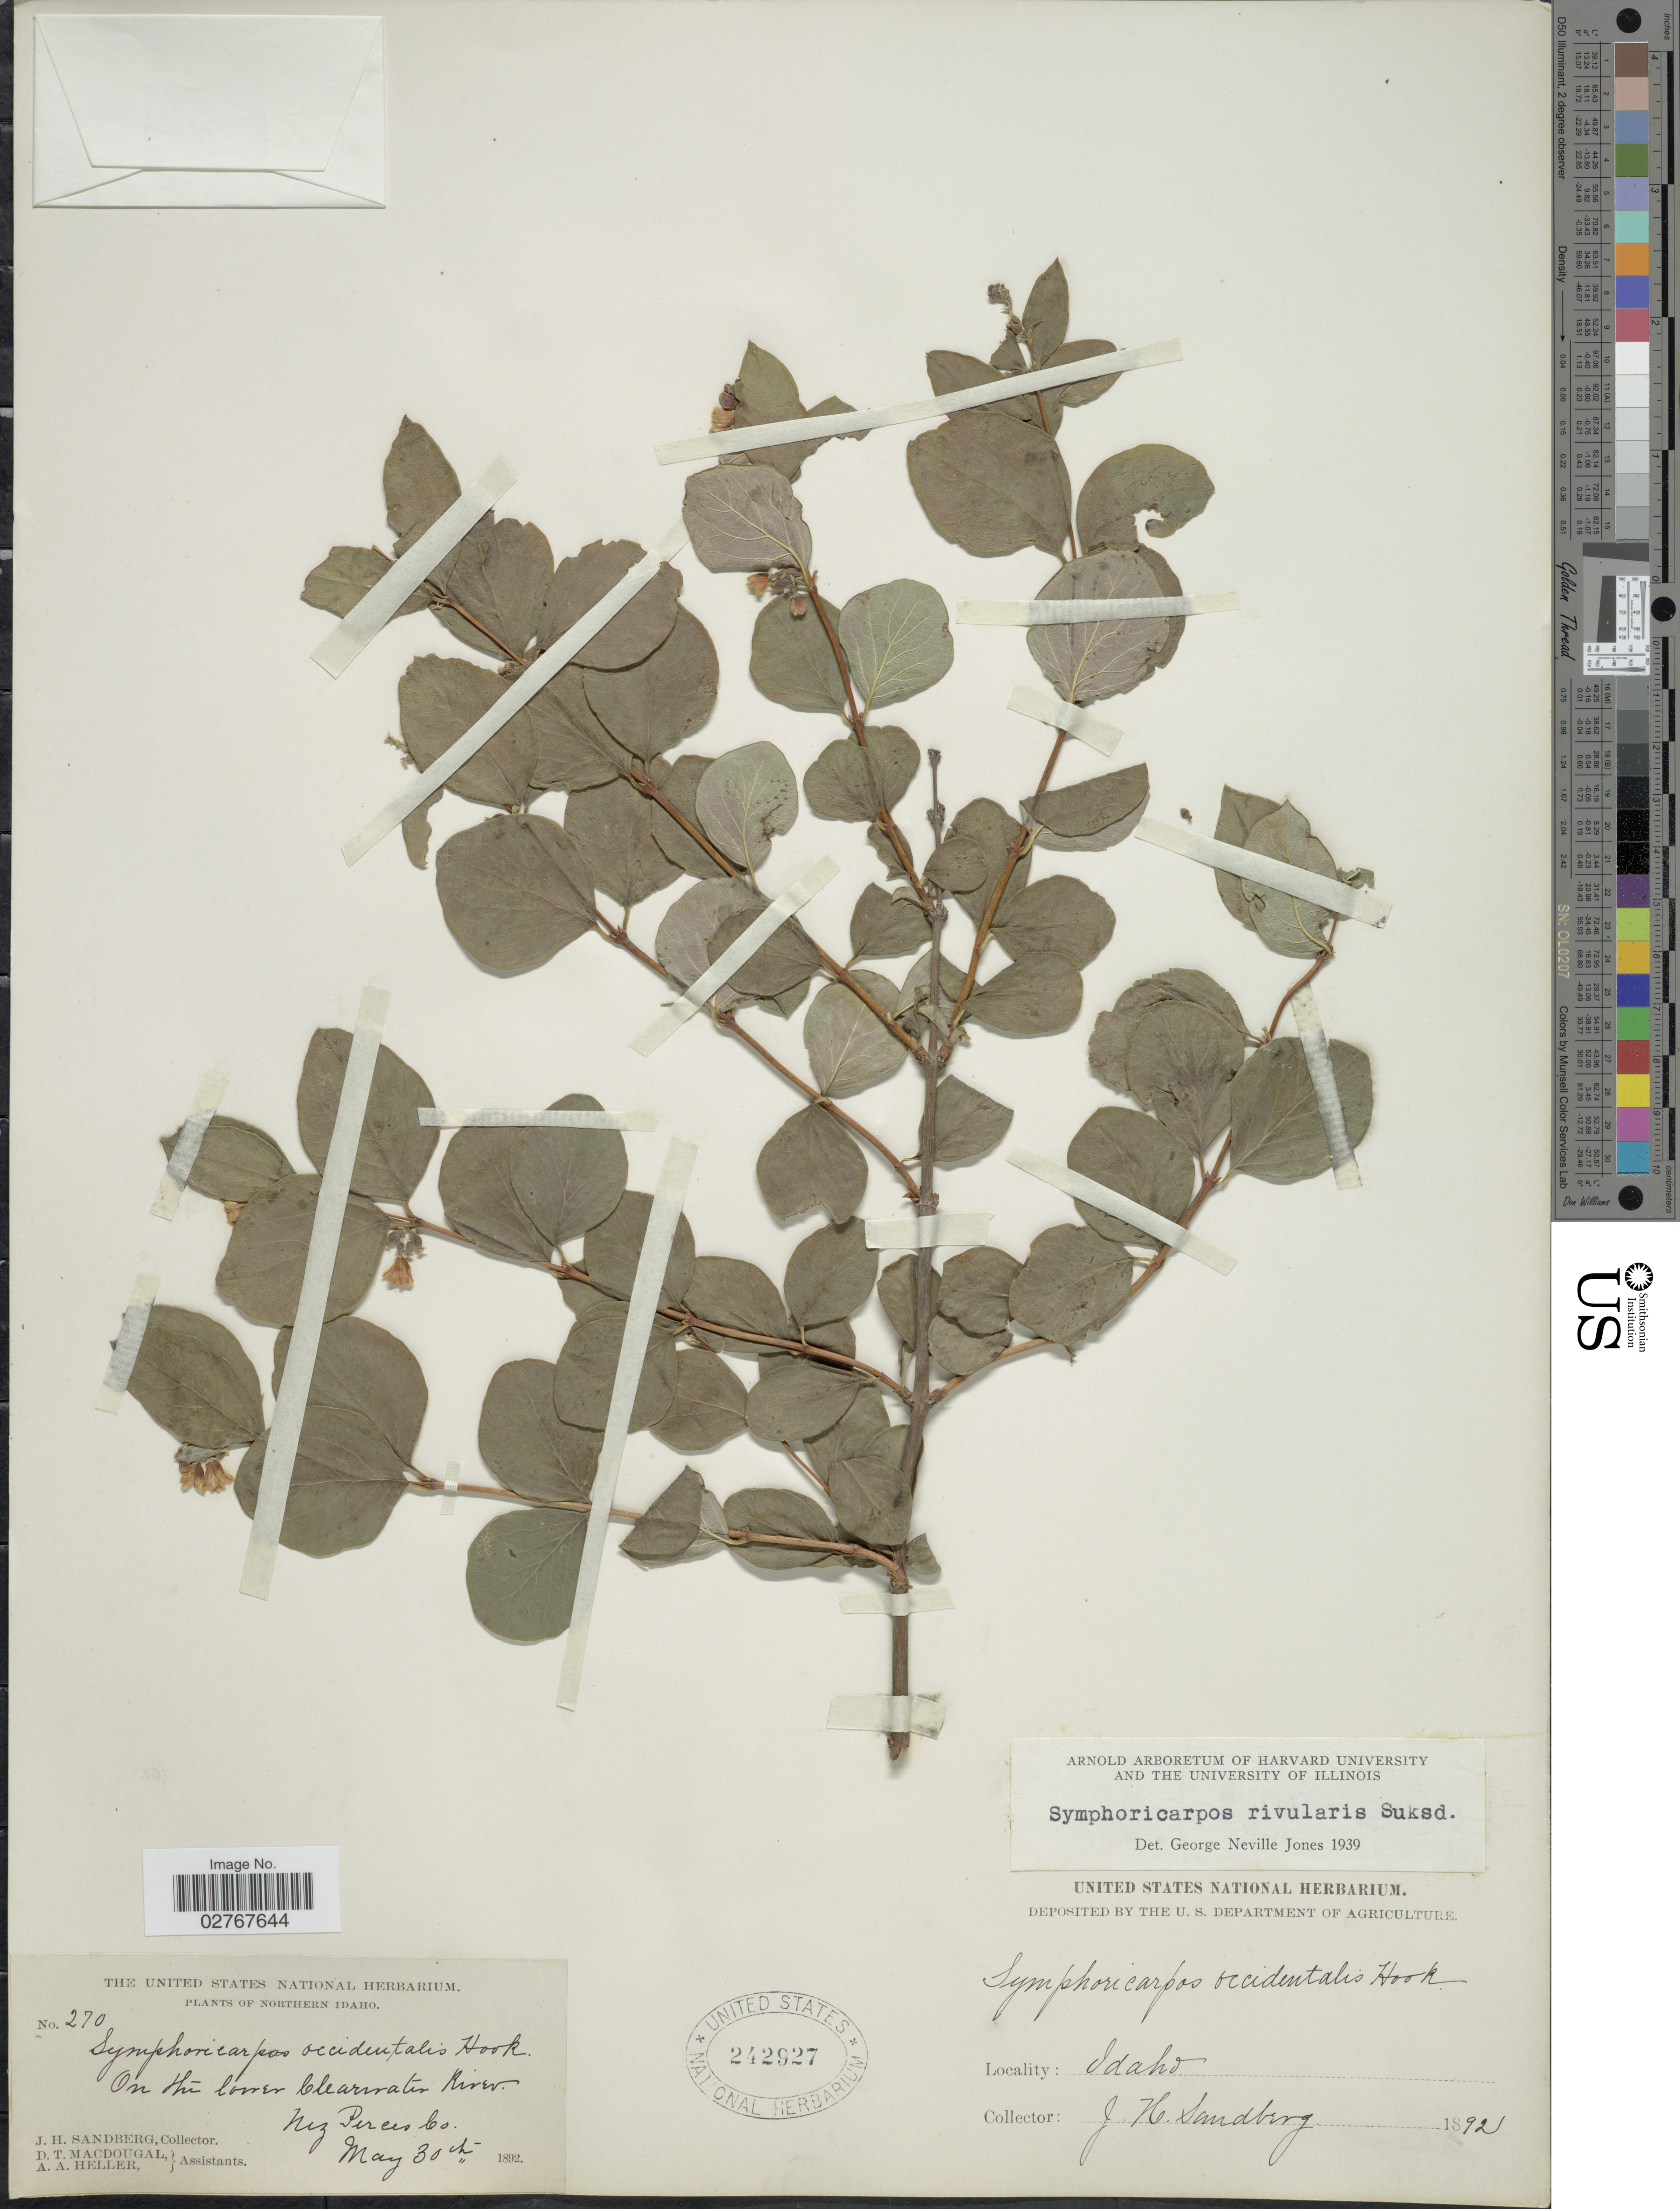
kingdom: Plantae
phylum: Tracheophyta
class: Magnoliopsida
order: Dipsacales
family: Caprifoliaceae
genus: Symphoricarpos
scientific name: Symphoricarpos rivularis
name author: Suksd.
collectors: J. H. Sandberg, D. T. MacDougal & A. A. Heller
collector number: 270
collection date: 1892-05-30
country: United States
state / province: Idaho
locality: Northern Idaho. On the lower Clearwater River. Nez Perces Co.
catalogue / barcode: US 242927